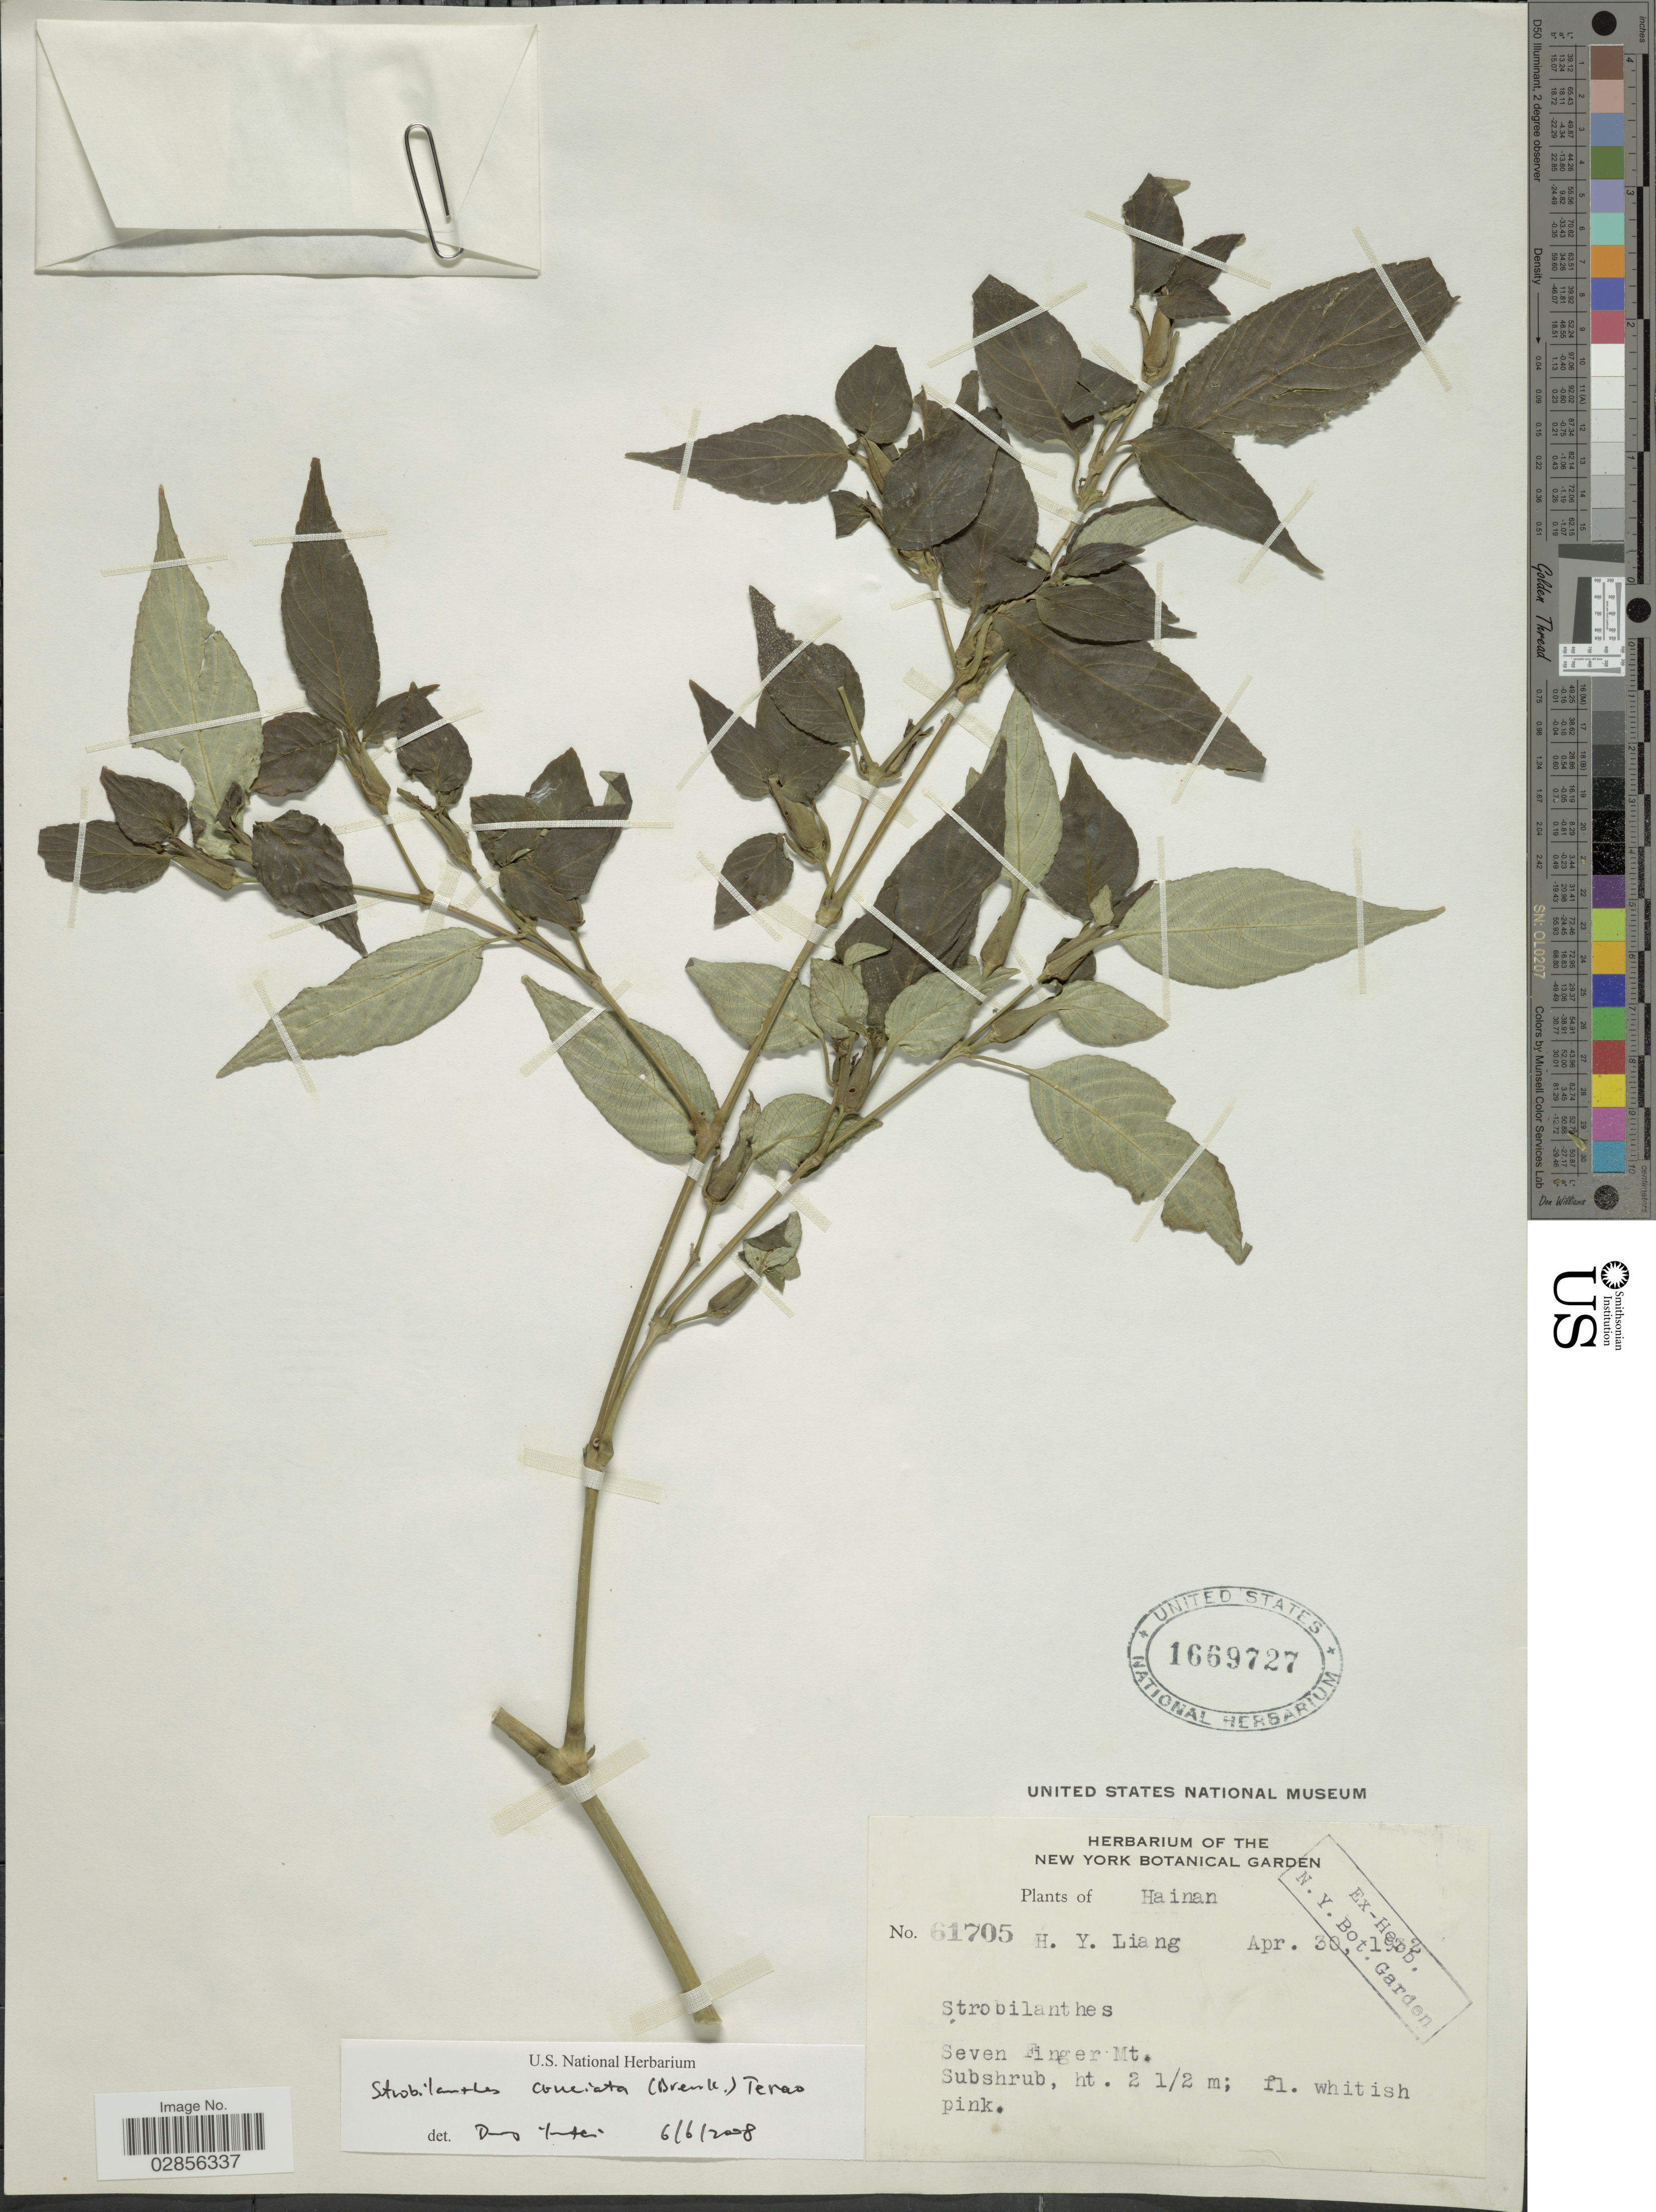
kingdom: Plantae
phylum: Tracheophyta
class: Magnoliopsida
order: Lamiales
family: Acanthaceae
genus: Strobilanthes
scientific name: Strobilanthes cruciata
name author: (Bremek.) Terao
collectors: H. Y. Liang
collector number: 61705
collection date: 1932-04-30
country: China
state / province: Hainan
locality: Seven Finger Mt.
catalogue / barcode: US 1669727